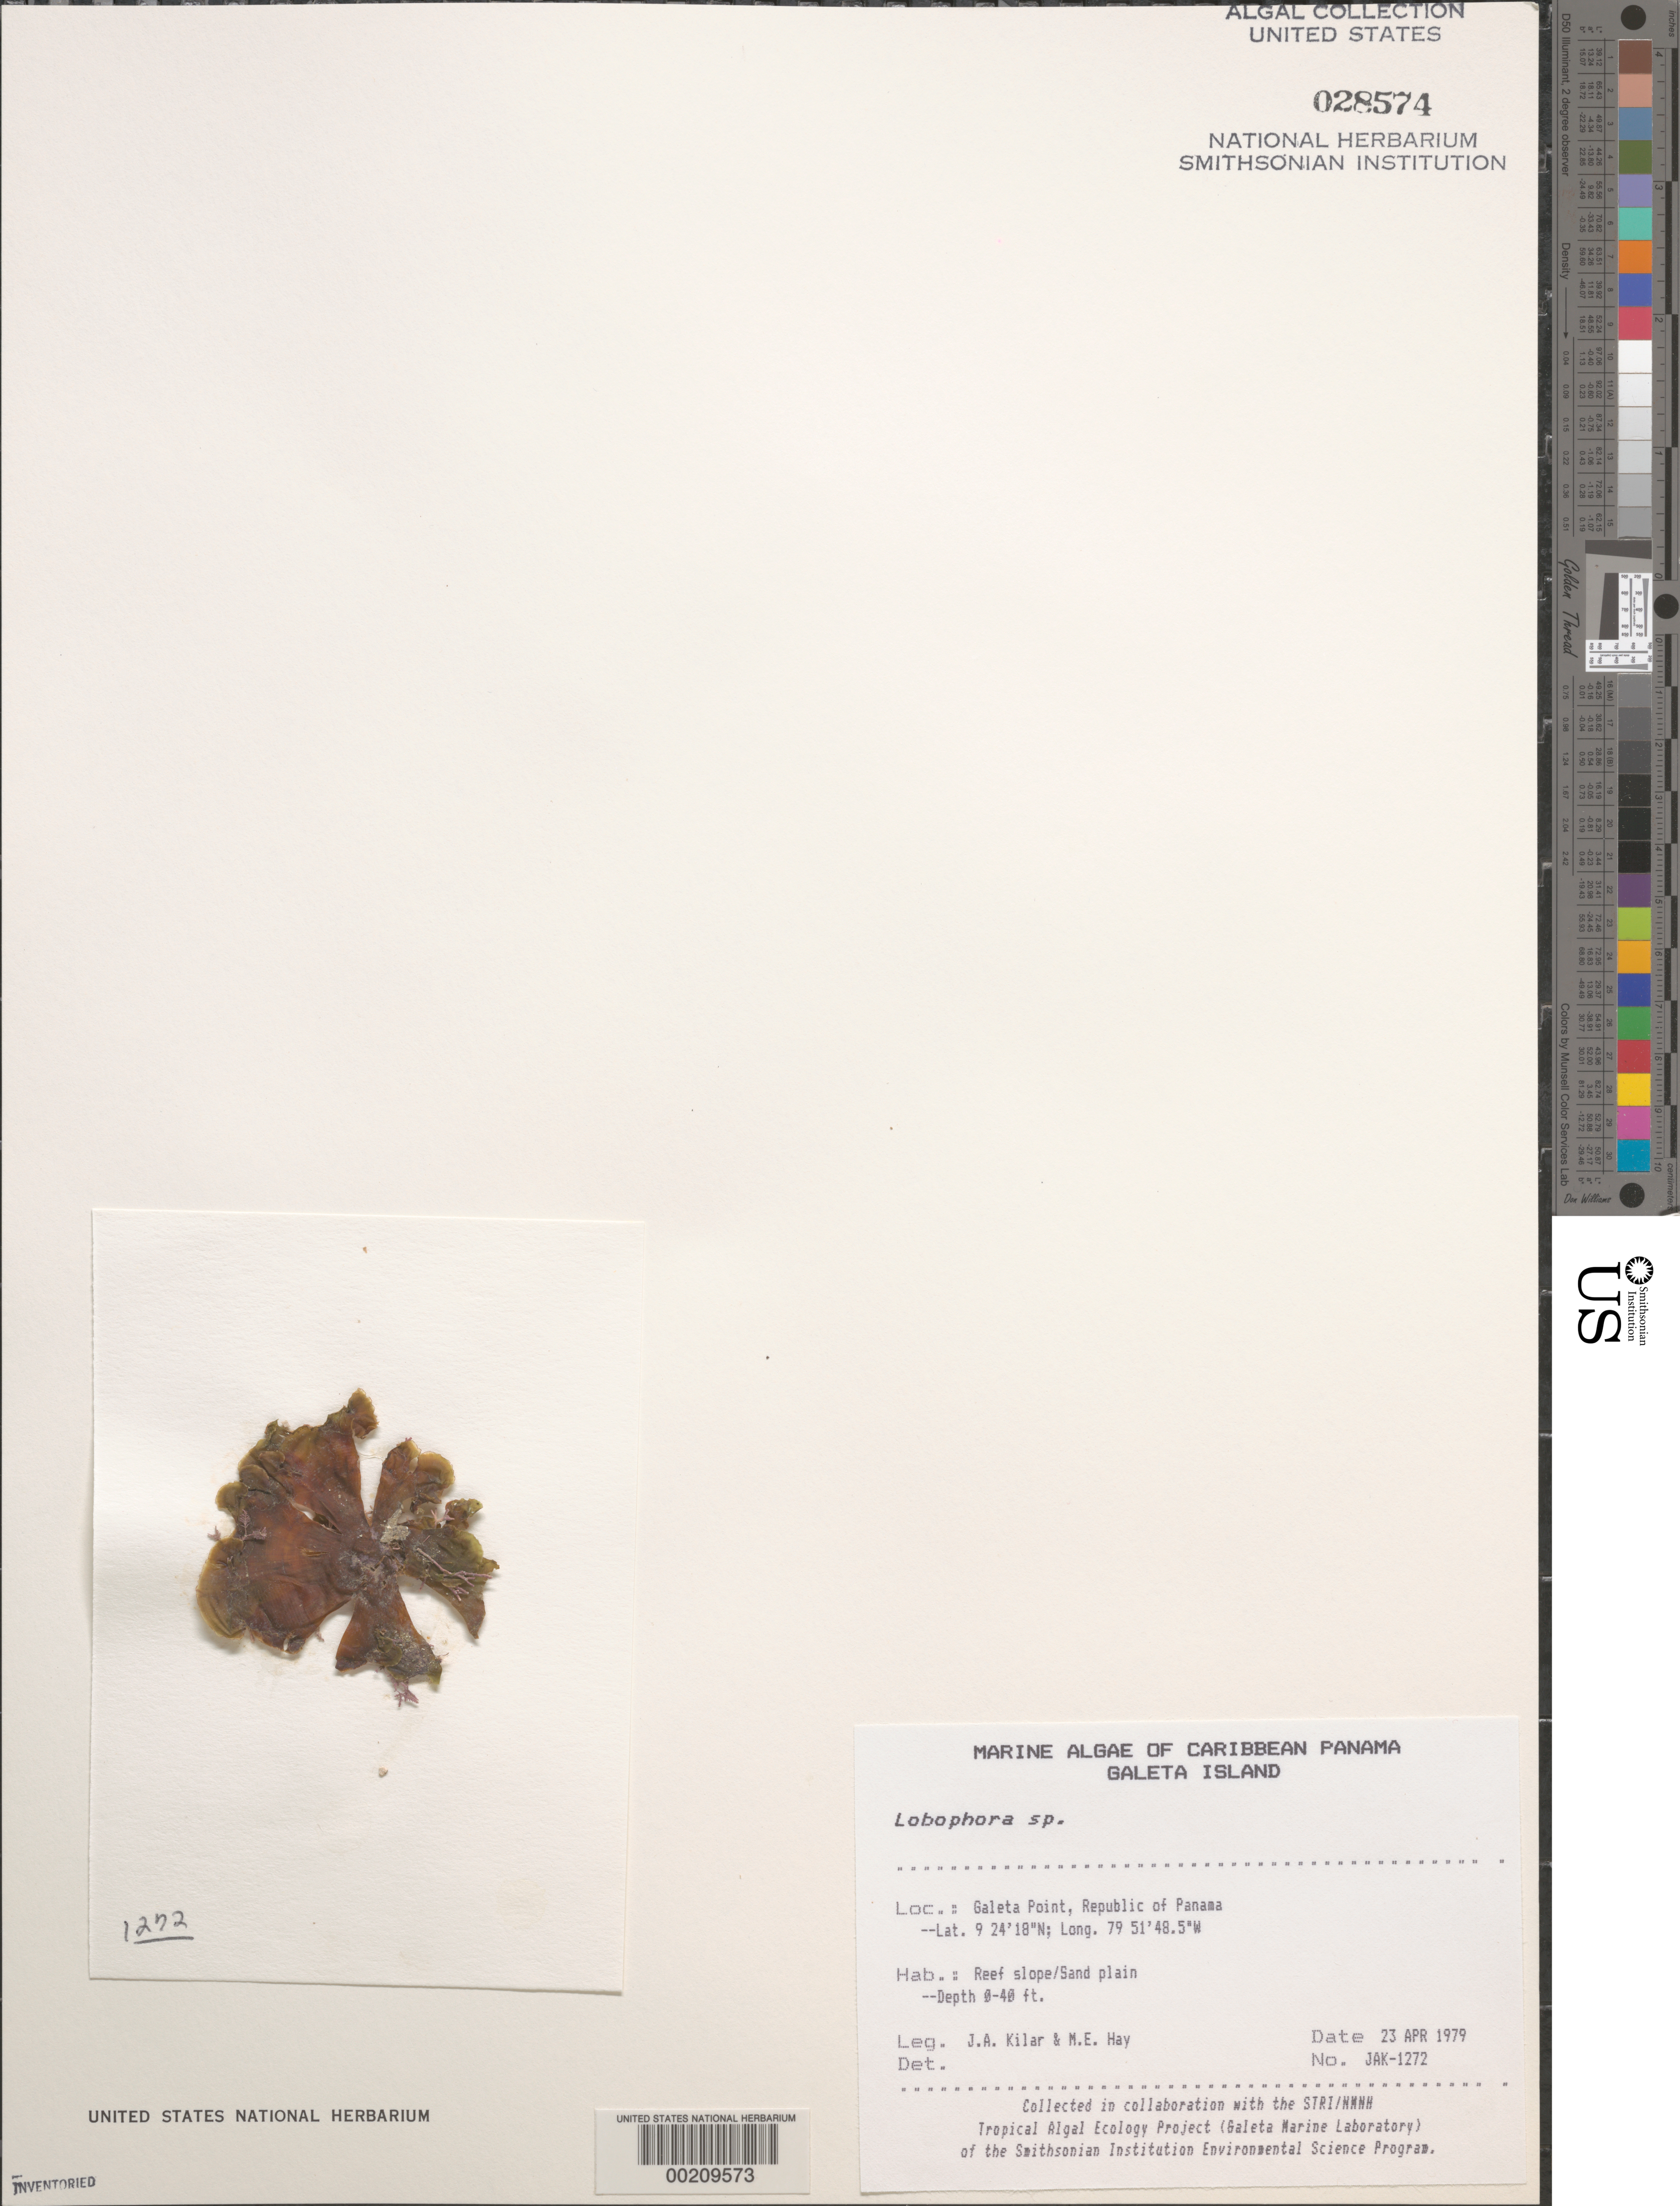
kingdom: Chromista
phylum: Ochrophyta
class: Phaeophyceae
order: Dictyotales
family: Dictyotaceae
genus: Lobophora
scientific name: Lobophora sp.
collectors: J. A. Kilar & M. E. Hay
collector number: JAK-1272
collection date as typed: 23 Apr 1979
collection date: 1979-04-23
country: Panama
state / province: Colón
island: Galeta Island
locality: Galeta Point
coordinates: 9 24' 18" N, 79 51' 48.5" W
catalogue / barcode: US 28574